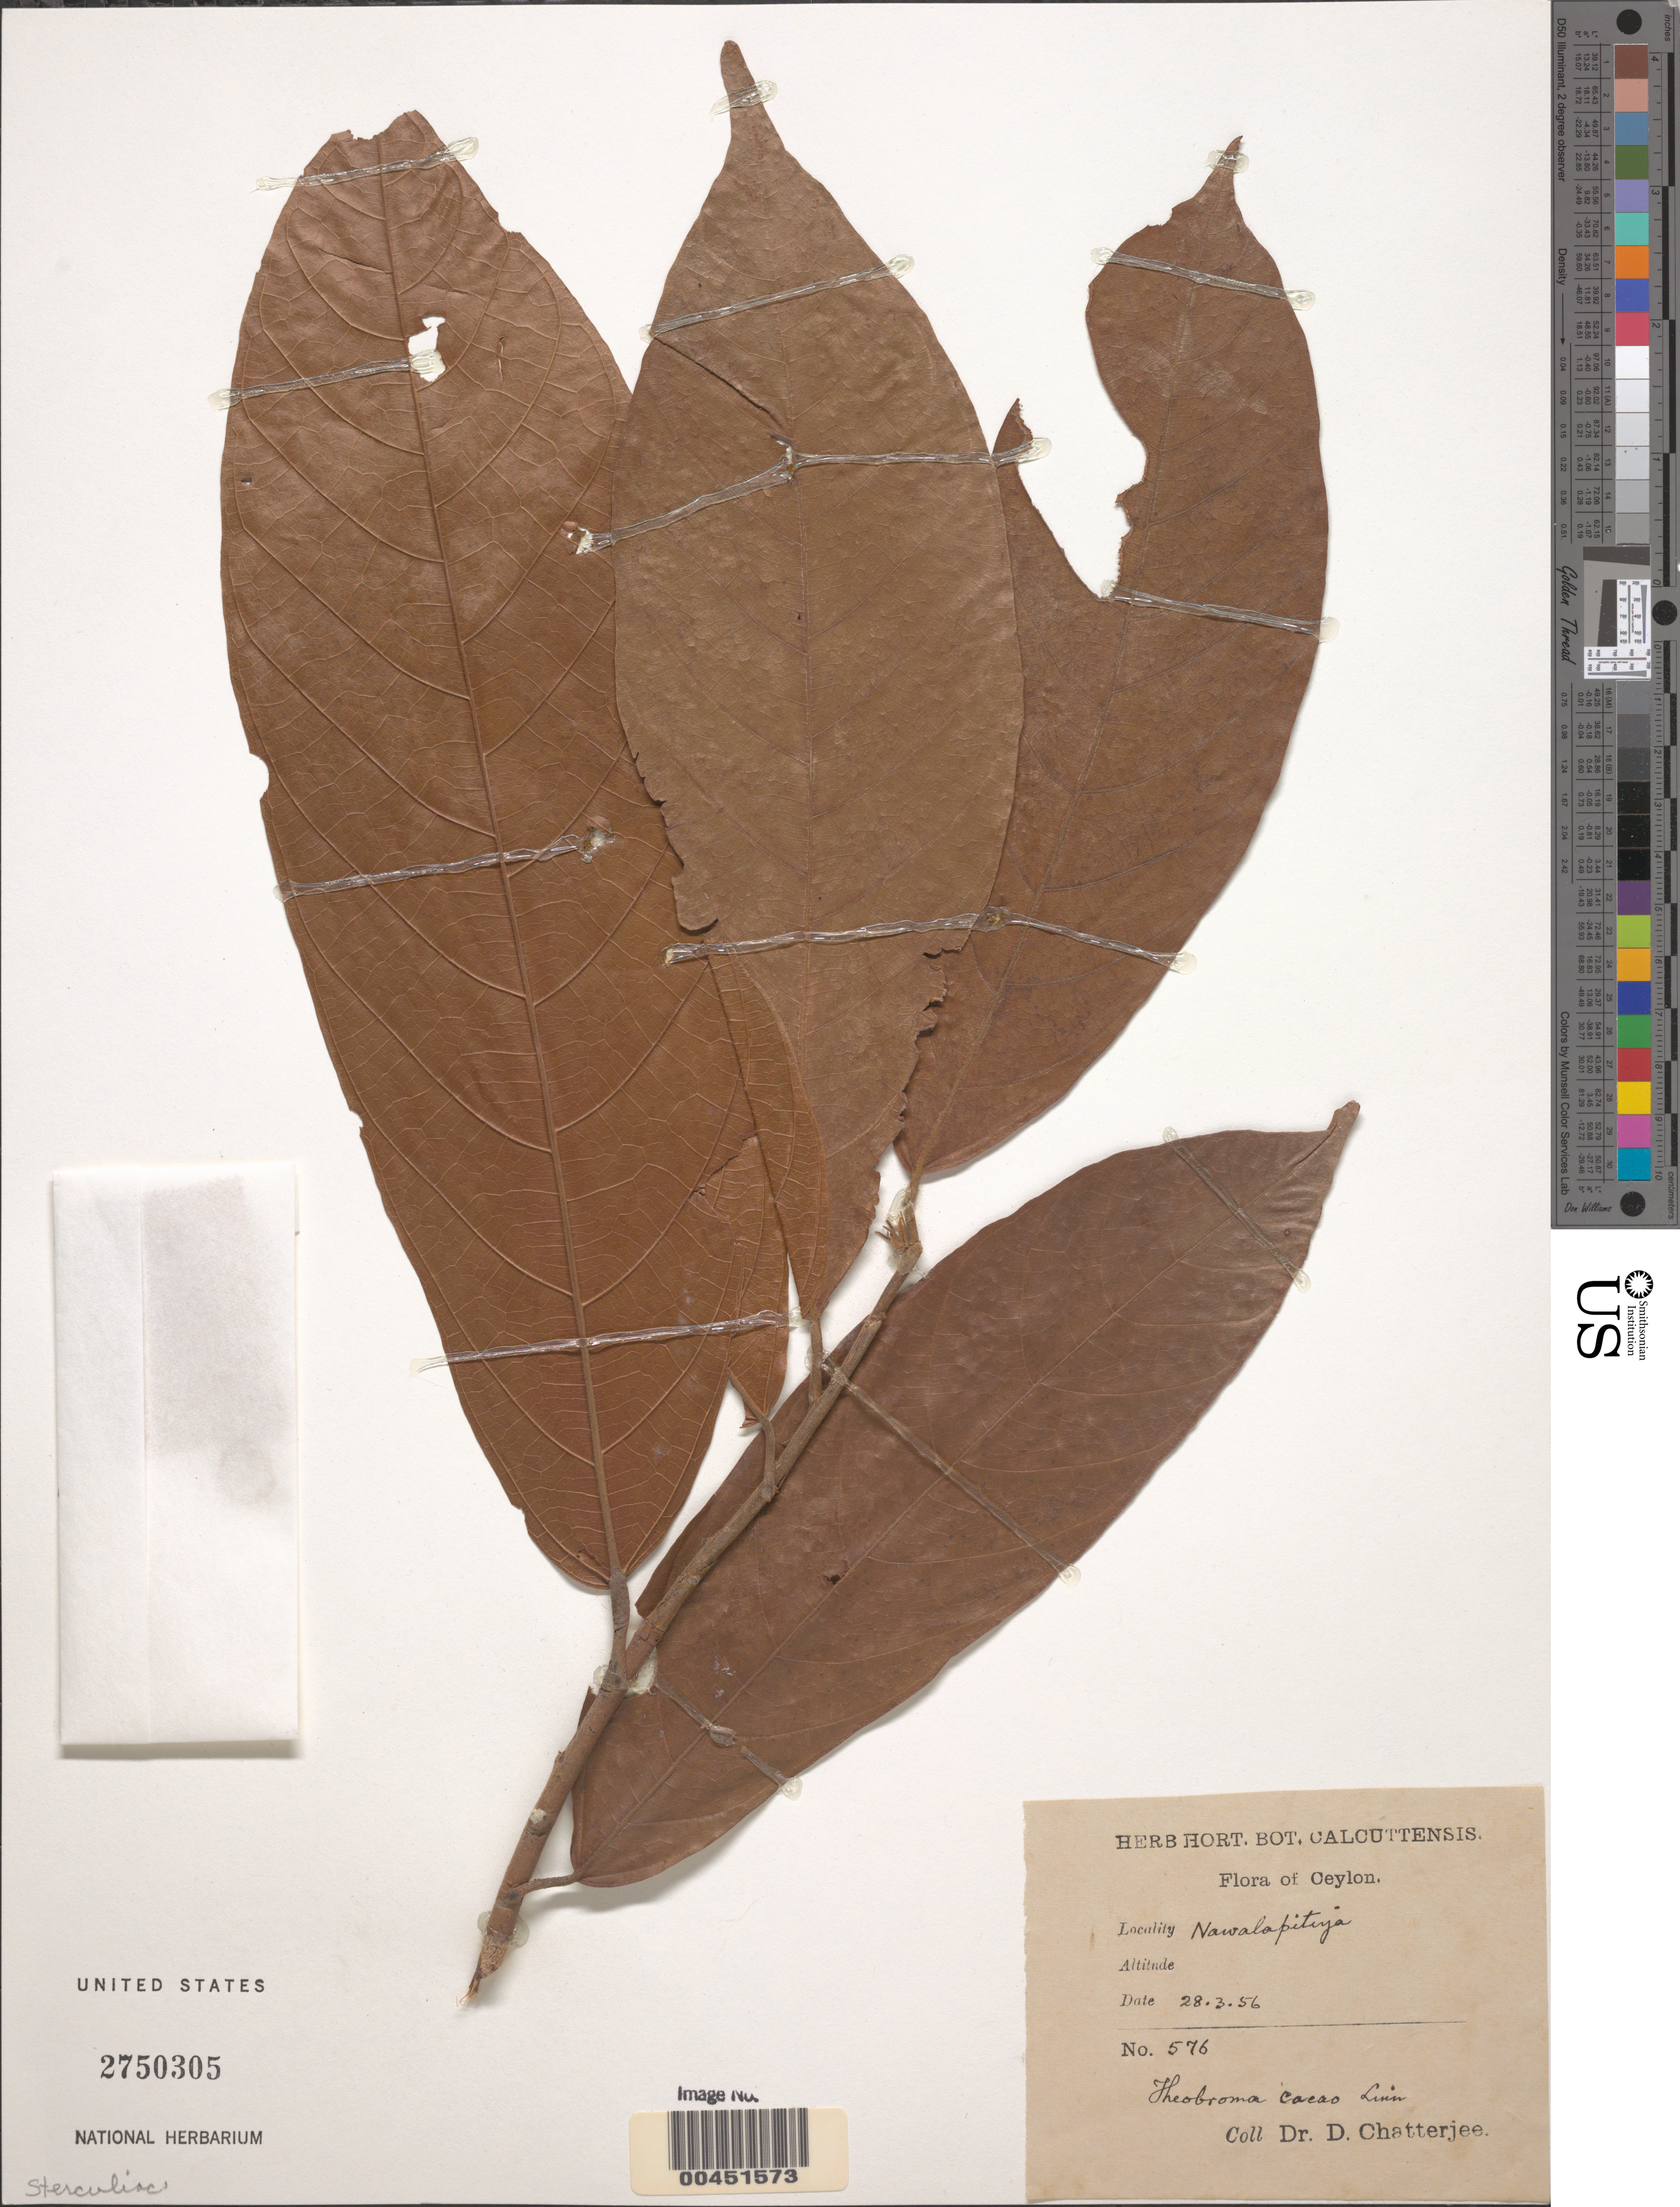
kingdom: Plantae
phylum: Tracheophyta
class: Magnoliopsida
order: Malvales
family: Malvaceae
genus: Theobroma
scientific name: Theobroma cacao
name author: L.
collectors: D. Chatterjee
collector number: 576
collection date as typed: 28 Mar 1956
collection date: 1956-03-28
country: Sri Lanka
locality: Nawalapitiya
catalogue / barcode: US 2750305